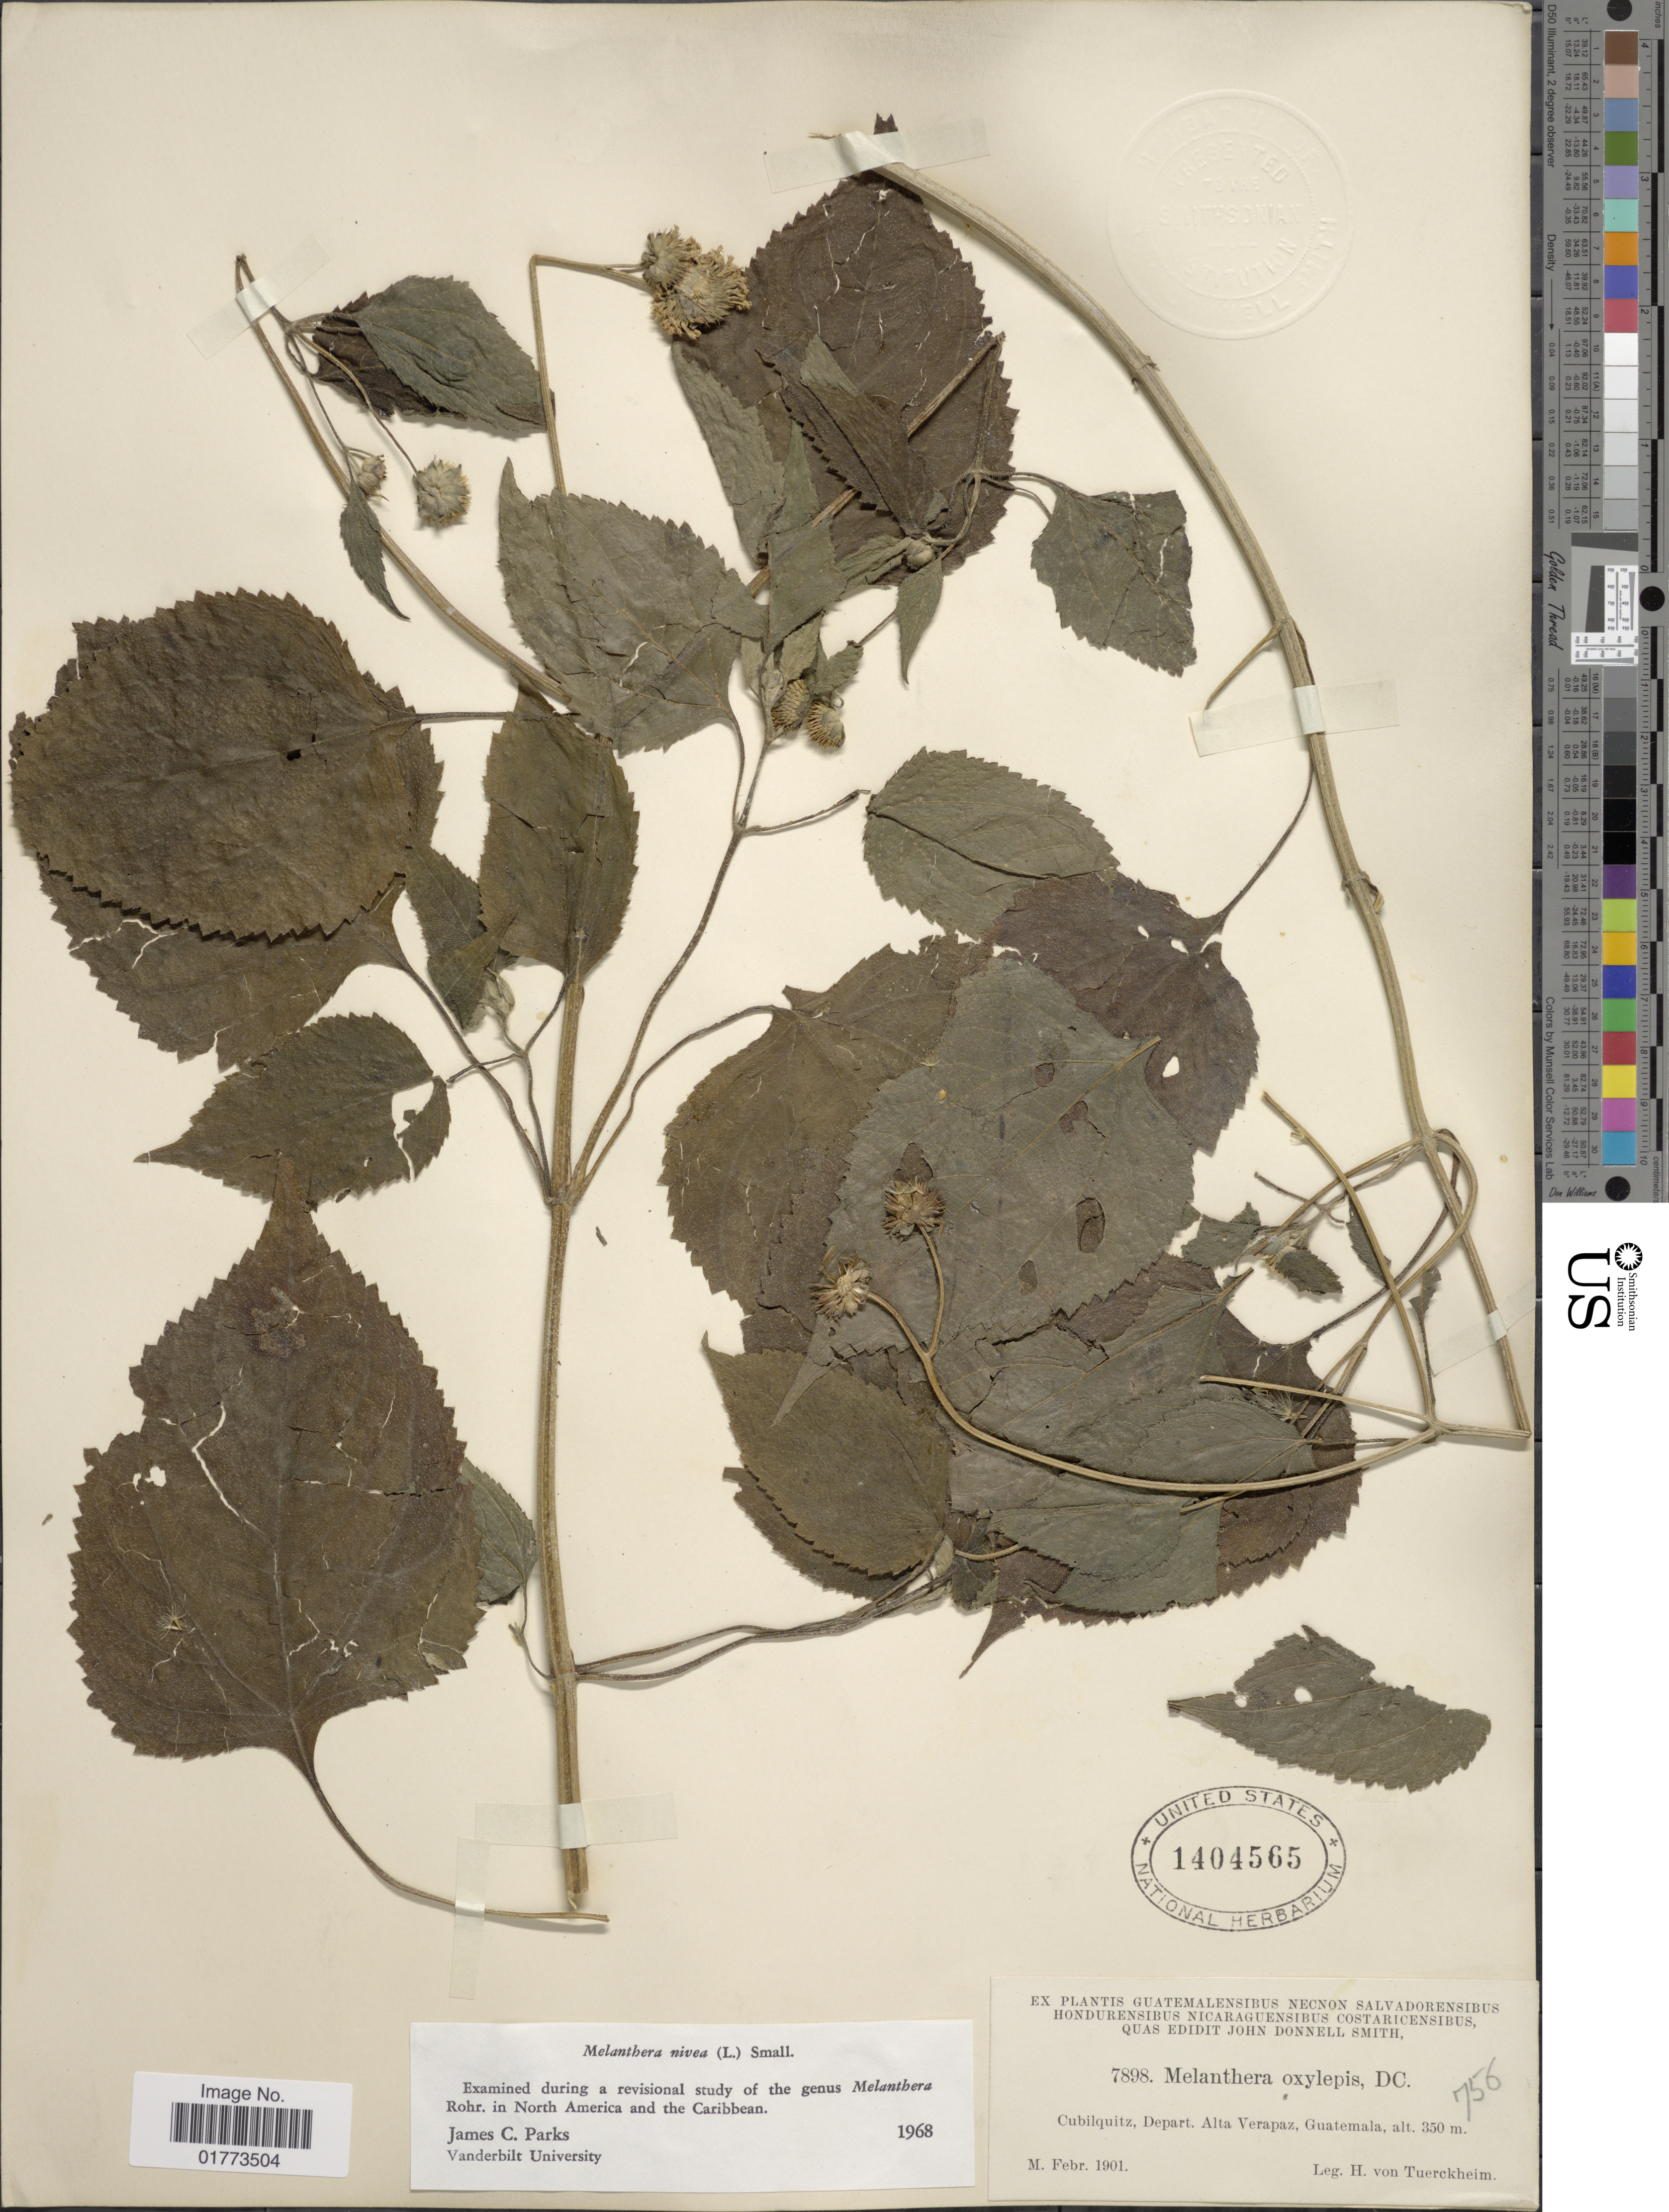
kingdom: Plantae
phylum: Tracheophyta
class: Magnoliopsida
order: Asterales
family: Asteraceae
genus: Melanthera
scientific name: Melanthera nivea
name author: (L.) Small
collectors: H. von Tuerckheim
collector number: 7898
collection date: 1901-02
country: Guatemala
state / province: Alta Verapaz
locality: Cubilquitz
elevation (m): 350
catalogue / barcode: US 1404565